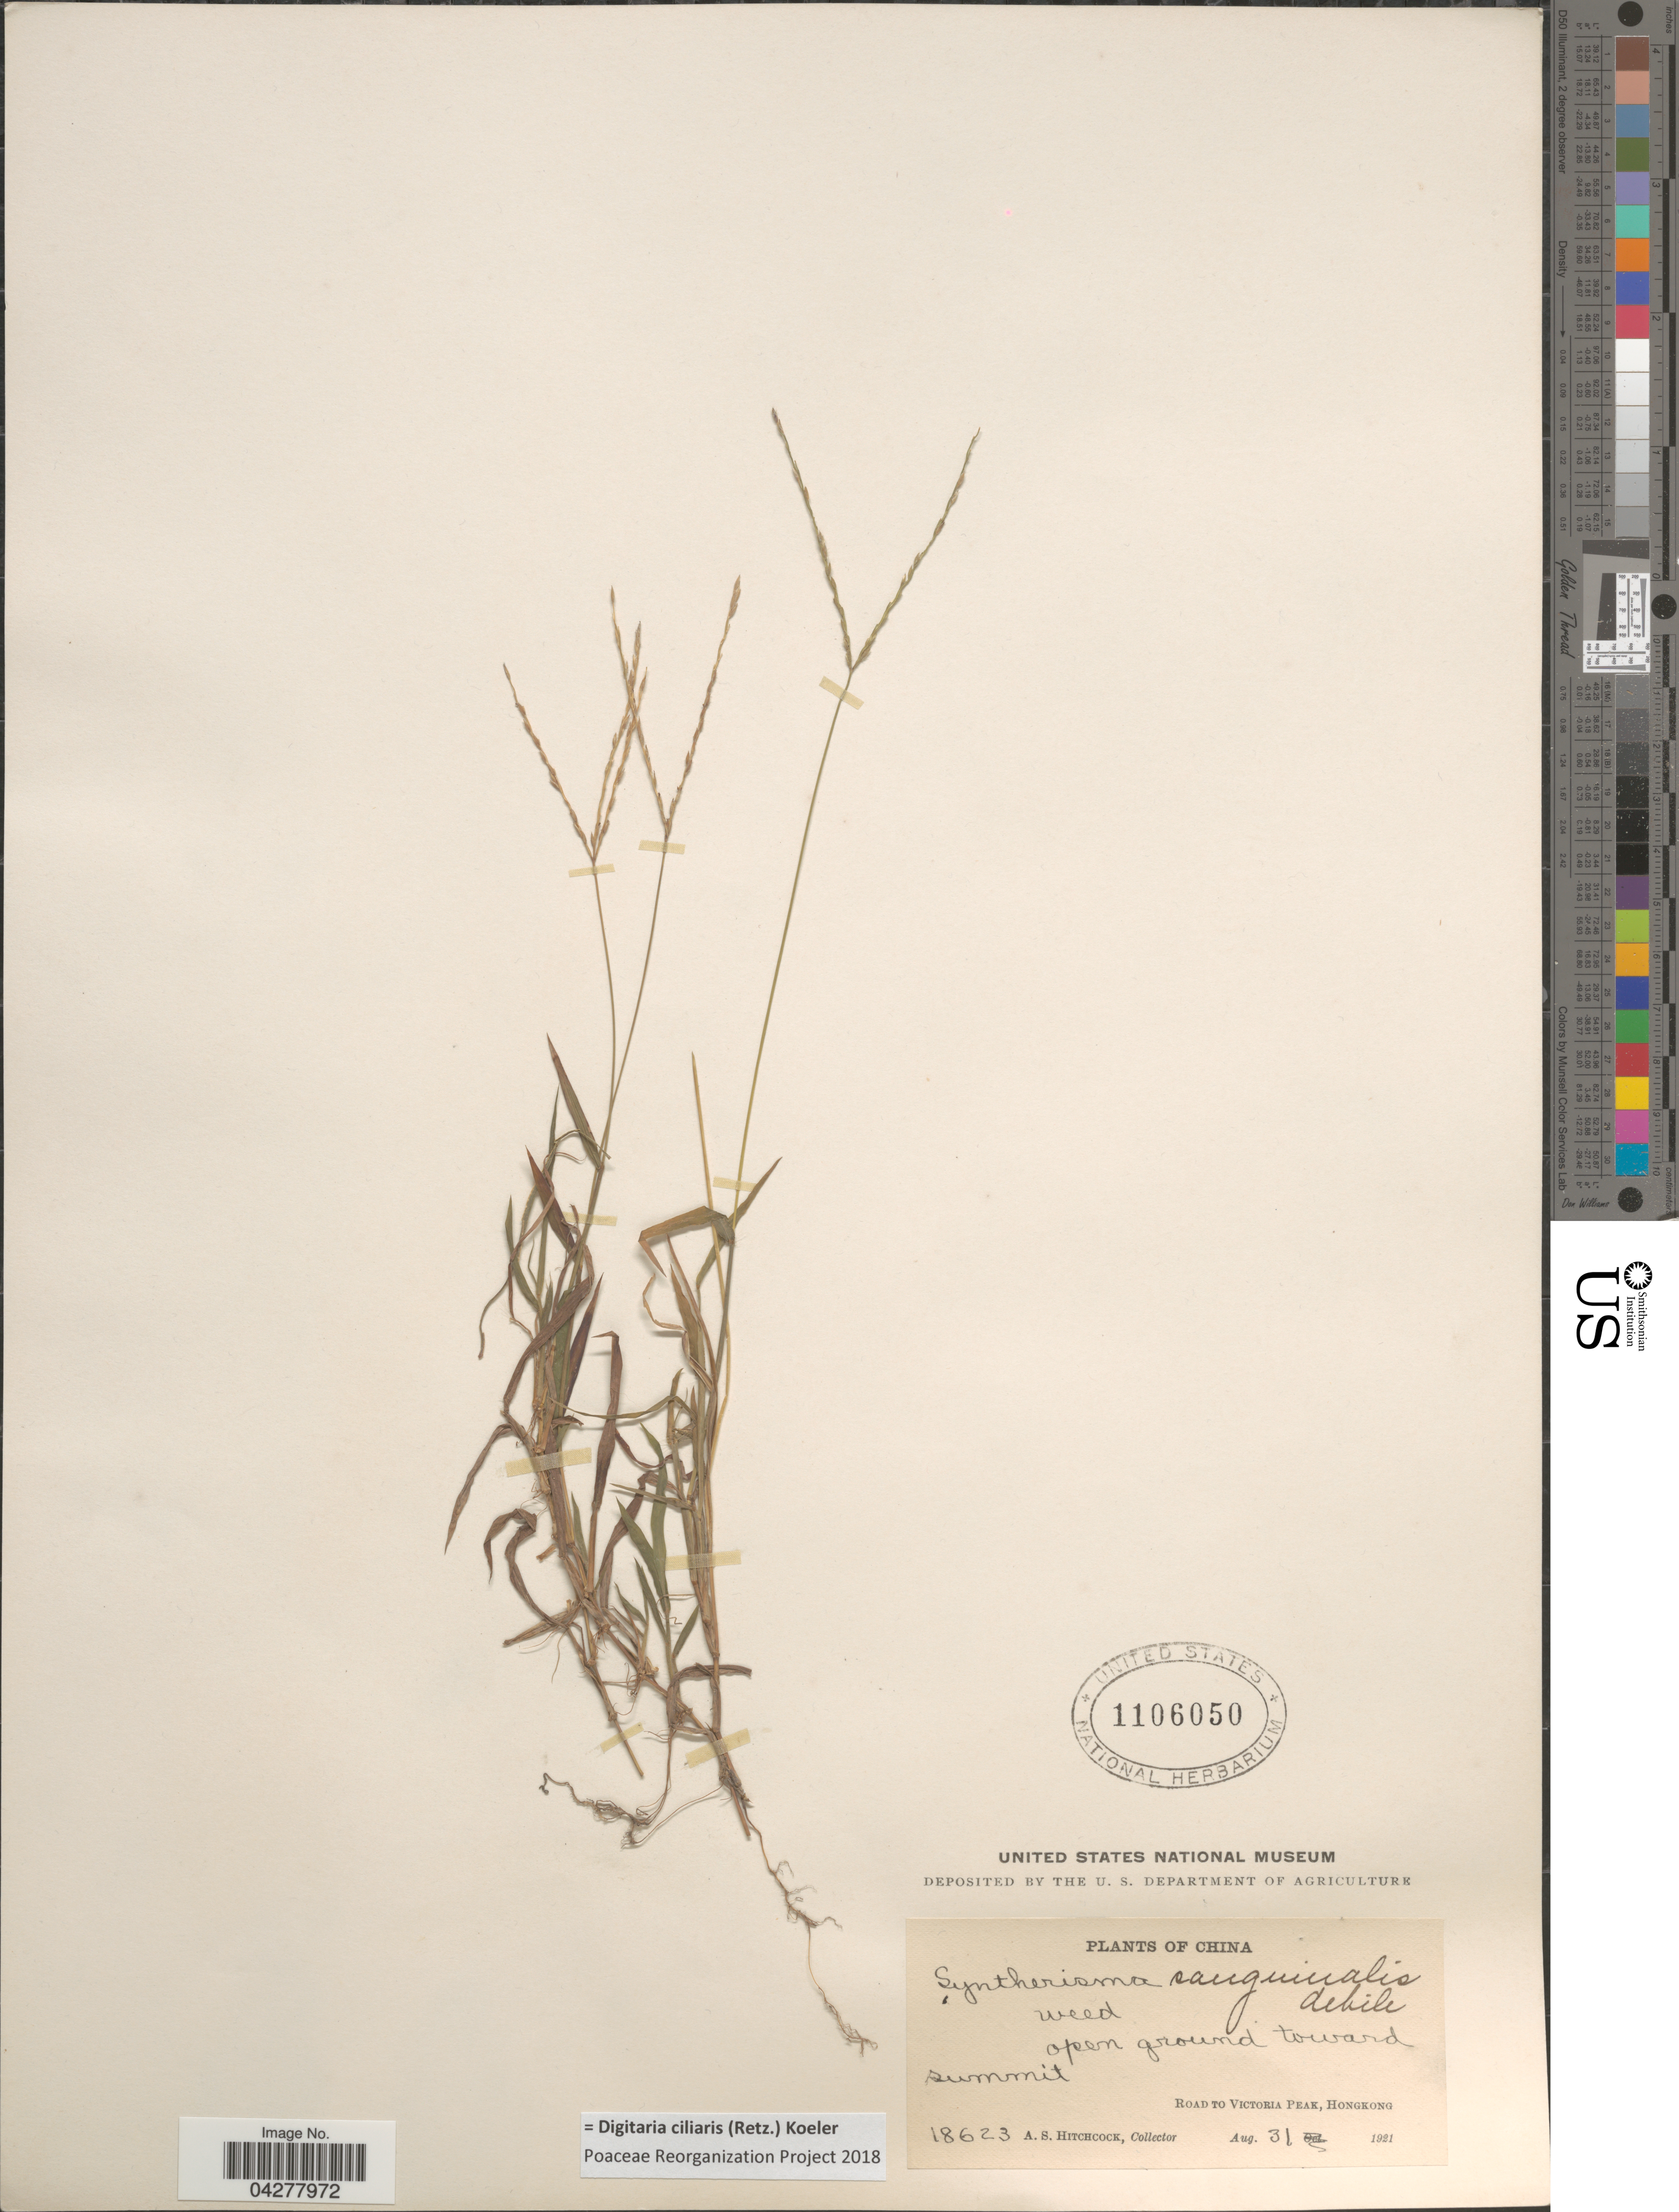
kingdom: Plantae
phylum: Tracheophyta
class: Liliopsida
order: Poales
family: Poaceae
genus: Digitaria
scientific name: Digitaria ciliaris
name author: (Retz.) Koeler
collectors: A. S. Hitchcock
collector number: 18623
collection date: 1921-08-31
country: China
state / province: Hong Kong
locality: Open ground toward summit. Road to Victoria Peak, Hongkong.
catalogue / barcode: US 1106050